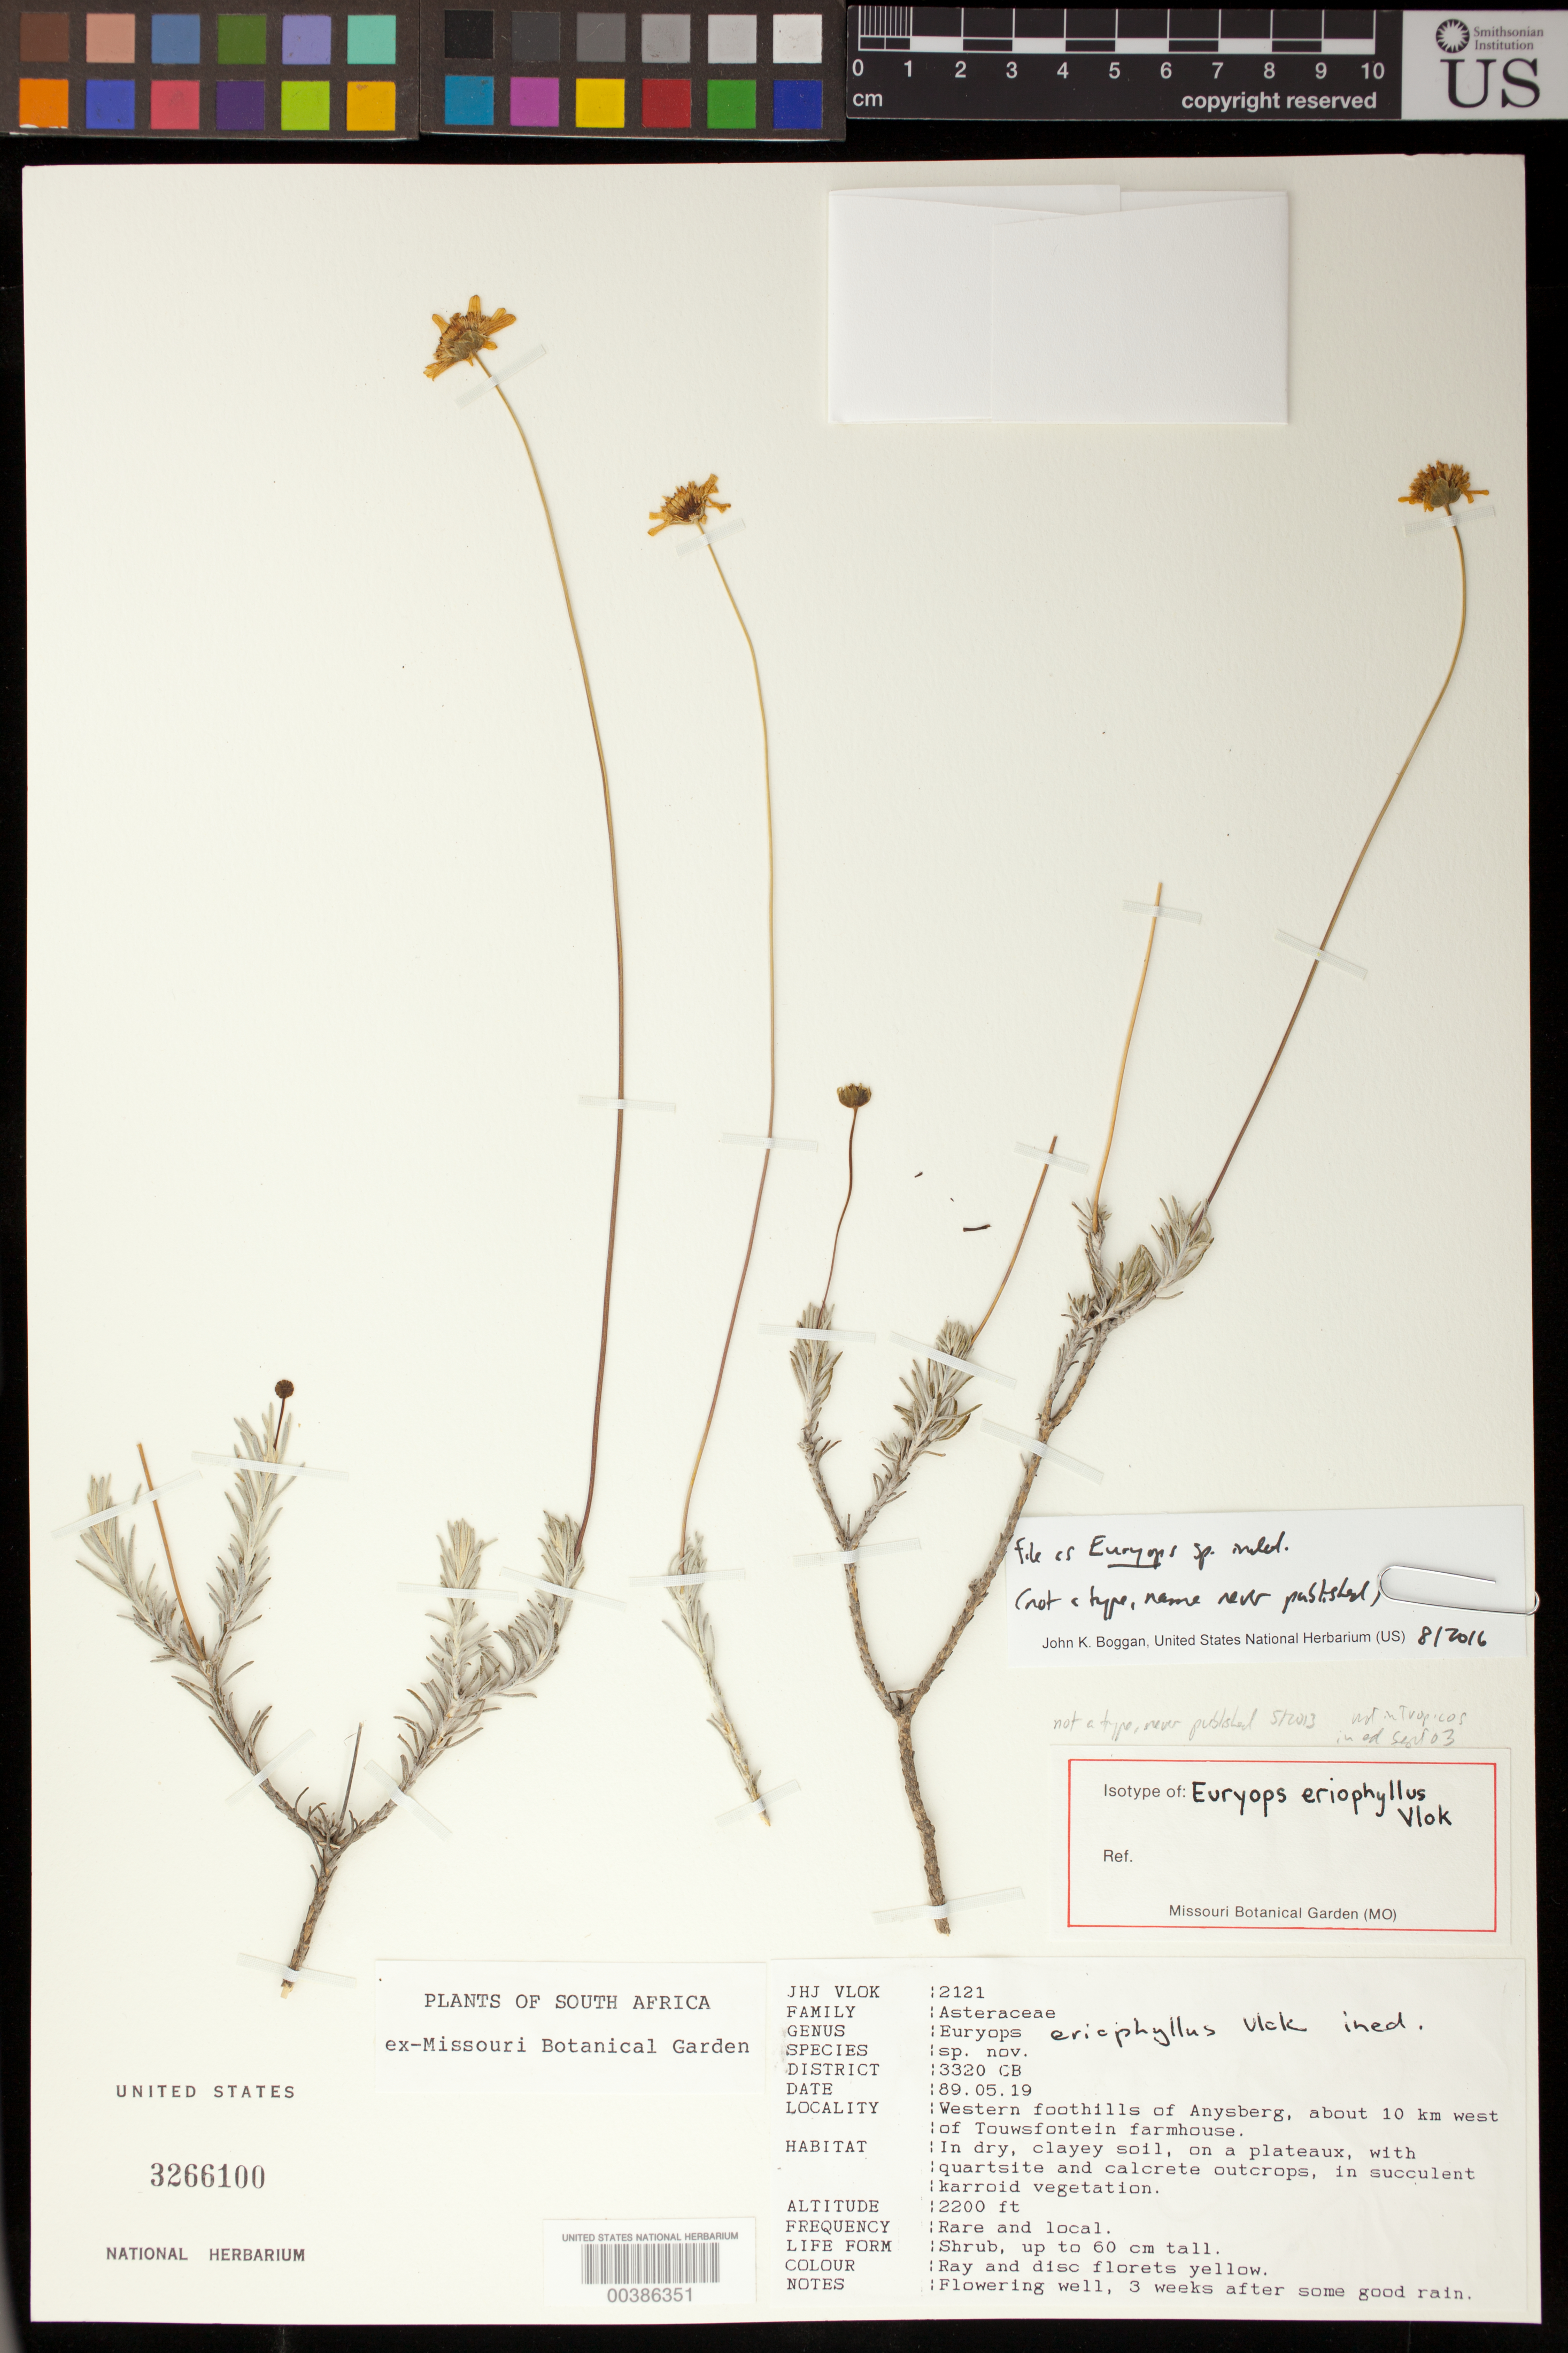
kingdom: Plantae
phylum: Tracheophyta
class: Magnoliopsida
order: Asterales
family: Asteraceae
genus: Euryops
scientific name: Euryops sp.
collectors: J. H. J. Vlok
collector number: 2121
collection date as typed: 19 May 1989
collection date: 1989-05-19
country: South Africa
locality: Western foothills of Anysberg, ca. 10 km W of Touwsfontein Farmhouse.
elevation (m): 671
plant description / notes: Specimen annotated as isotype of Euryops eriophyllus Vlok; name never published (as of May 2013), re-filed in main herbarium.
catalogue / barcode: US 3266100